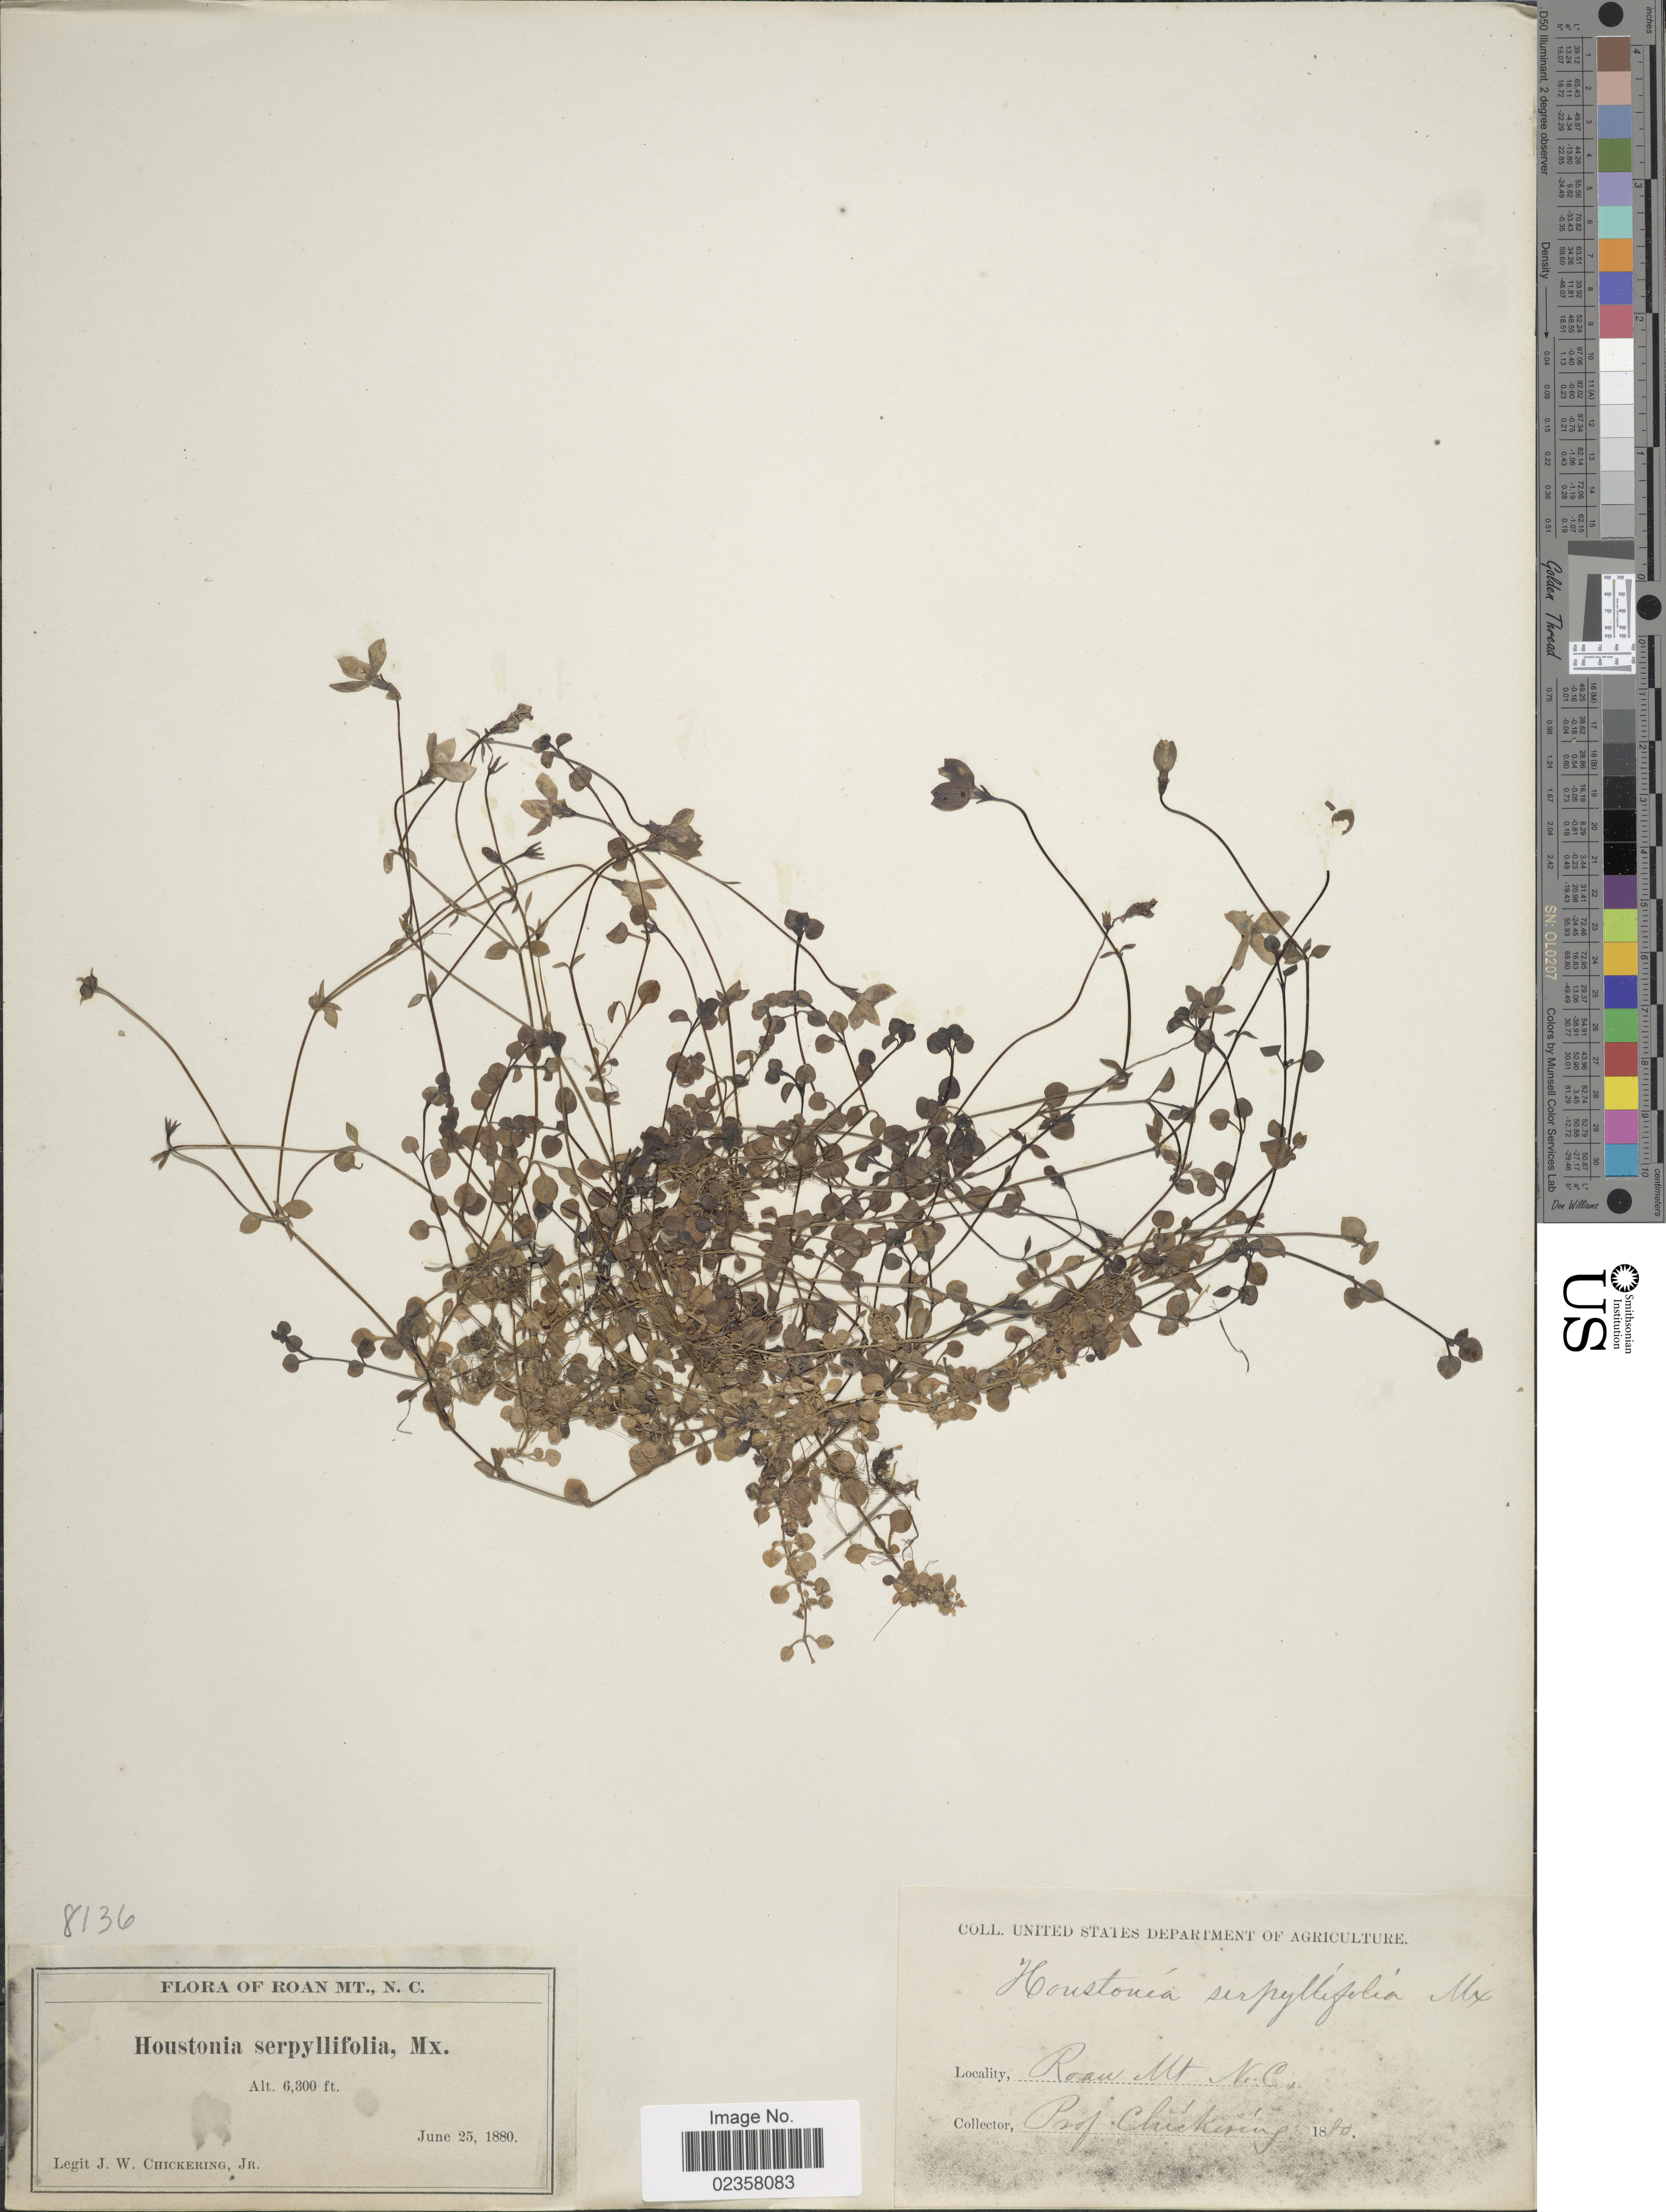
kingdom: Plantae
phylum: Tracheophyta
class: Magnoliopsida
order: Gentianales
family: Rubiaceae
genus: Houstonia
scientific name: Houstonia serpyllifolia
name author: Michx.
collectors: J. W. Chickering Jr.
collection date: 1880-06-25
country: United States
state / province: North Carolina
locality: Roan Mt.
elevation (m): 1920